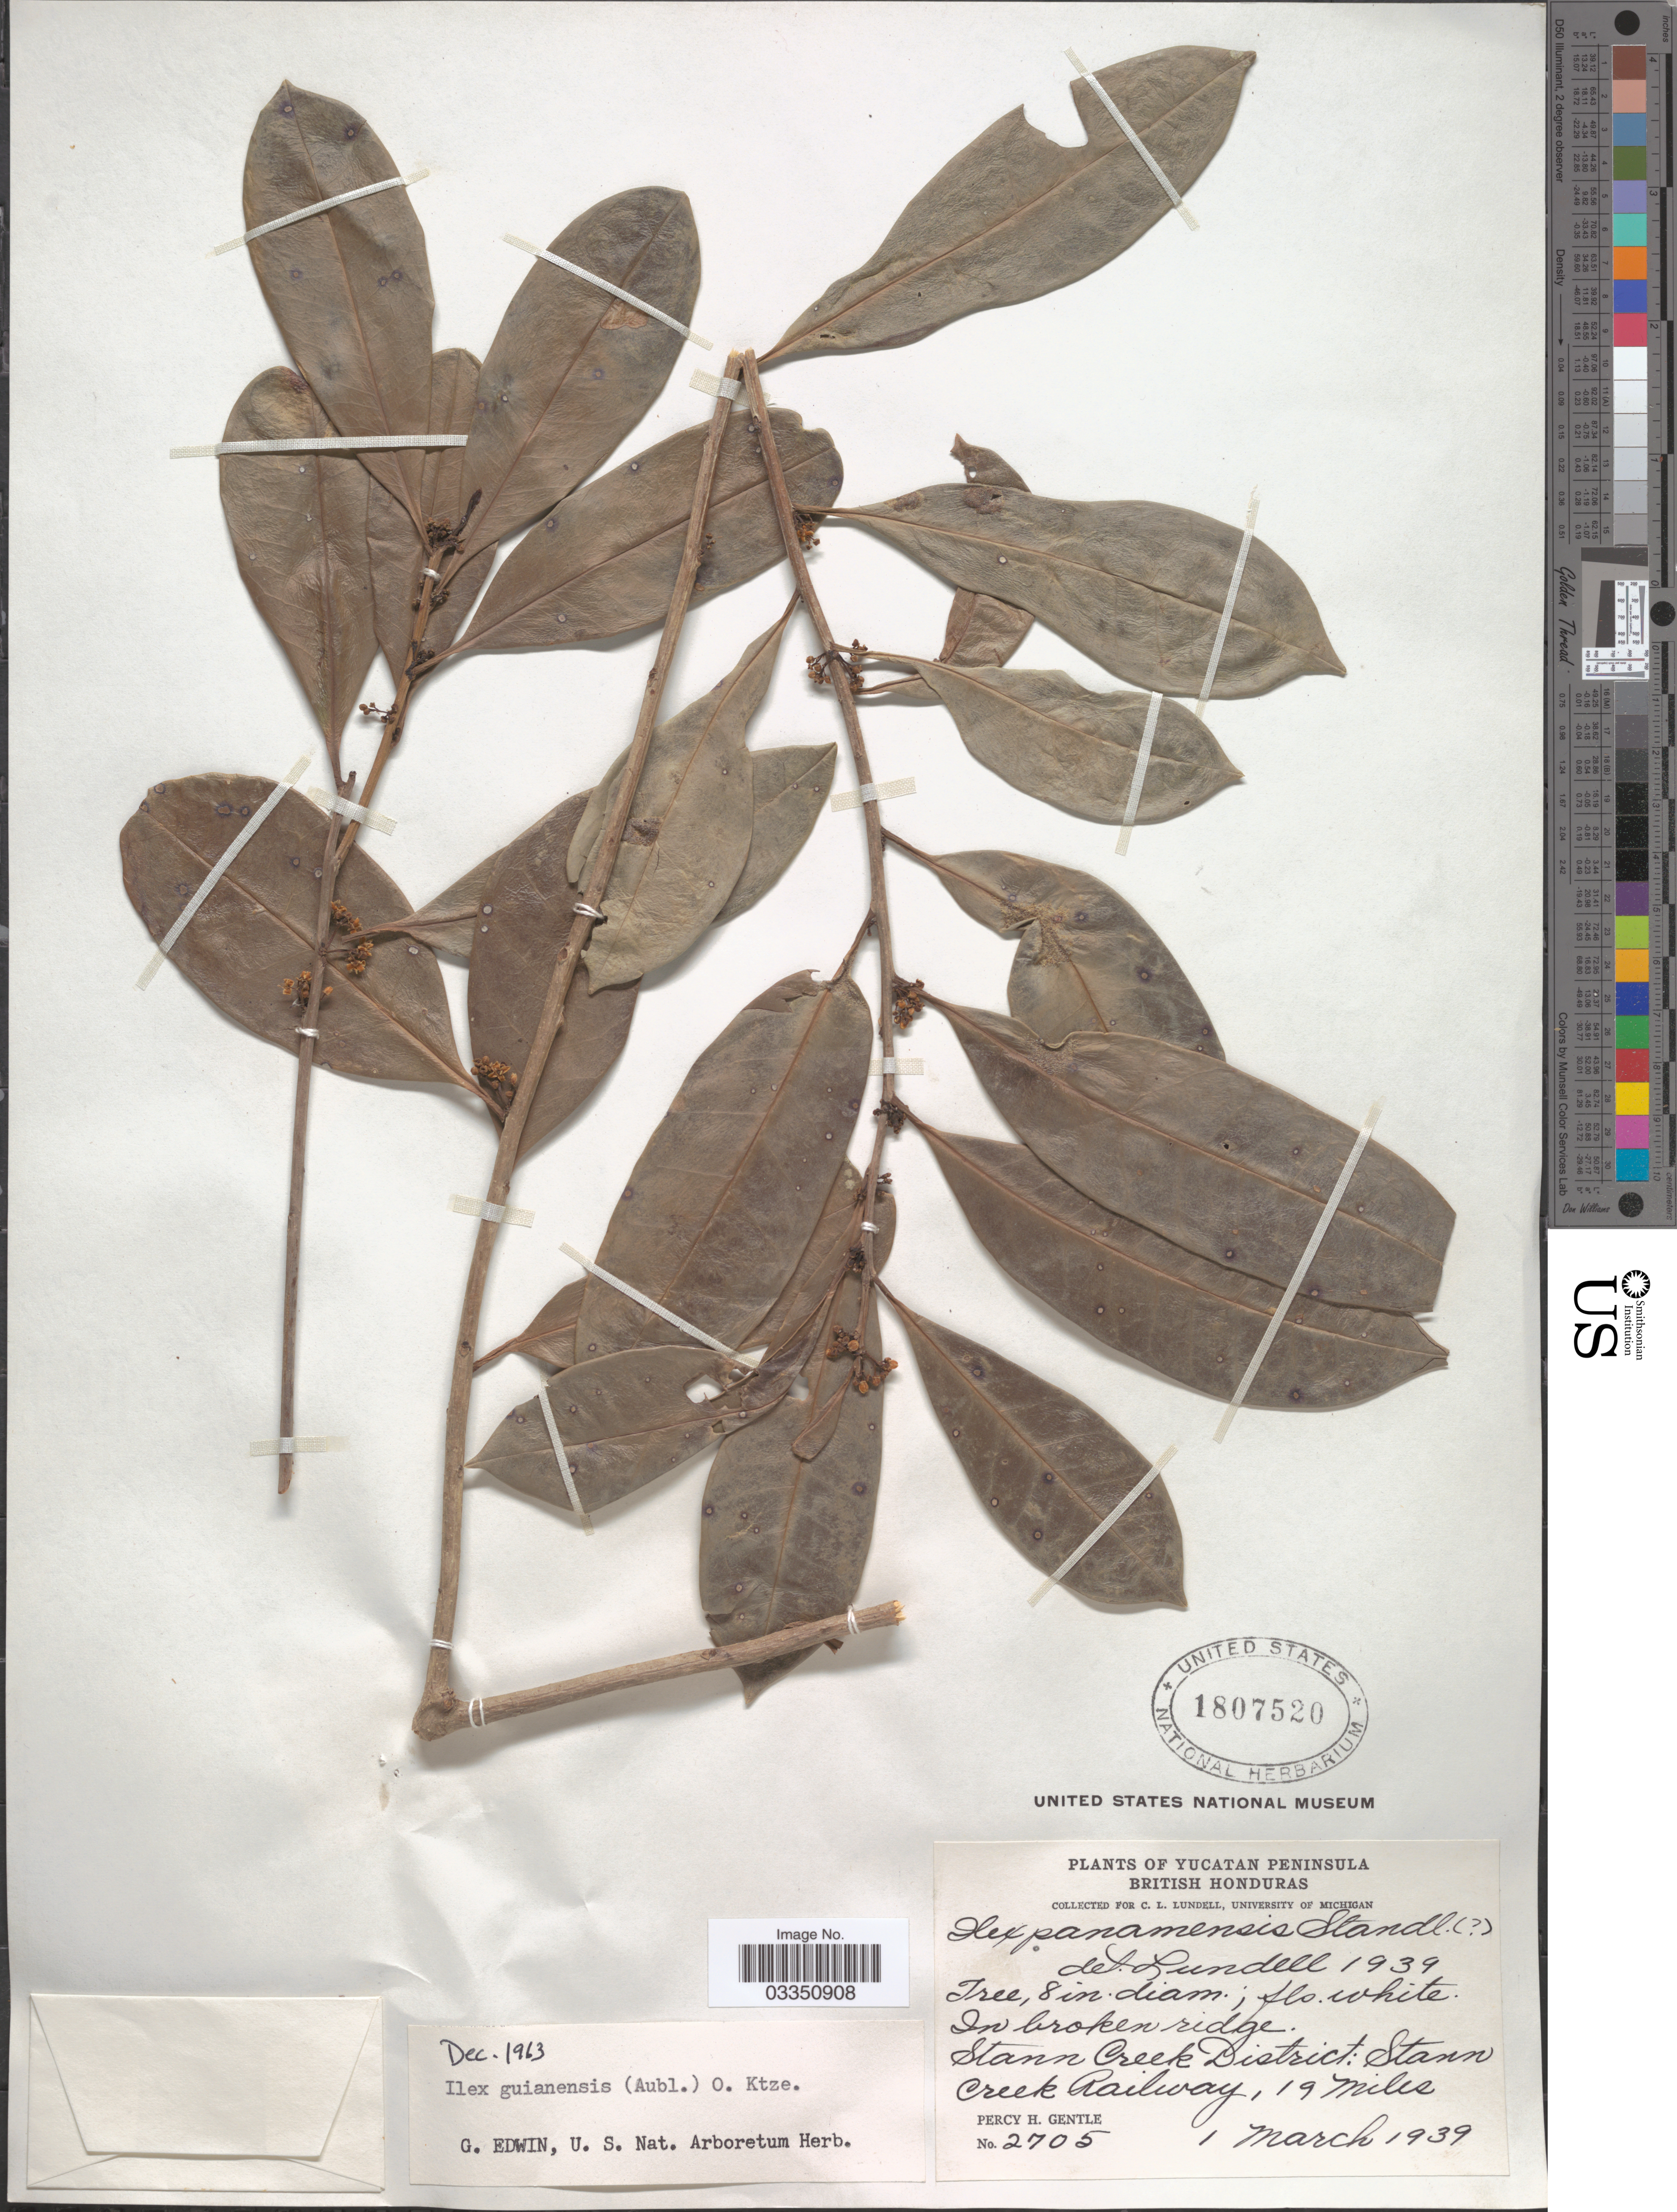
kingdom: Plantae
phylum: Tracheophyta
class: Magnoliopsida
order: Aquifoliales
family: Aquifoliaceae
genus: Ilex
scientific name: Ilex guianensis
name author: (Aubl.) Kuntze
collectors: P. H. Gentle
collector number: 2705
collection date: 1939-03-01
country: Belize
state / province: Stann Creek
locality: Yucatan Peninsula, British Honduras, Stann Creek District: Stann Creek Railway, 19 miles.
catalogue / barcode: US 1807520